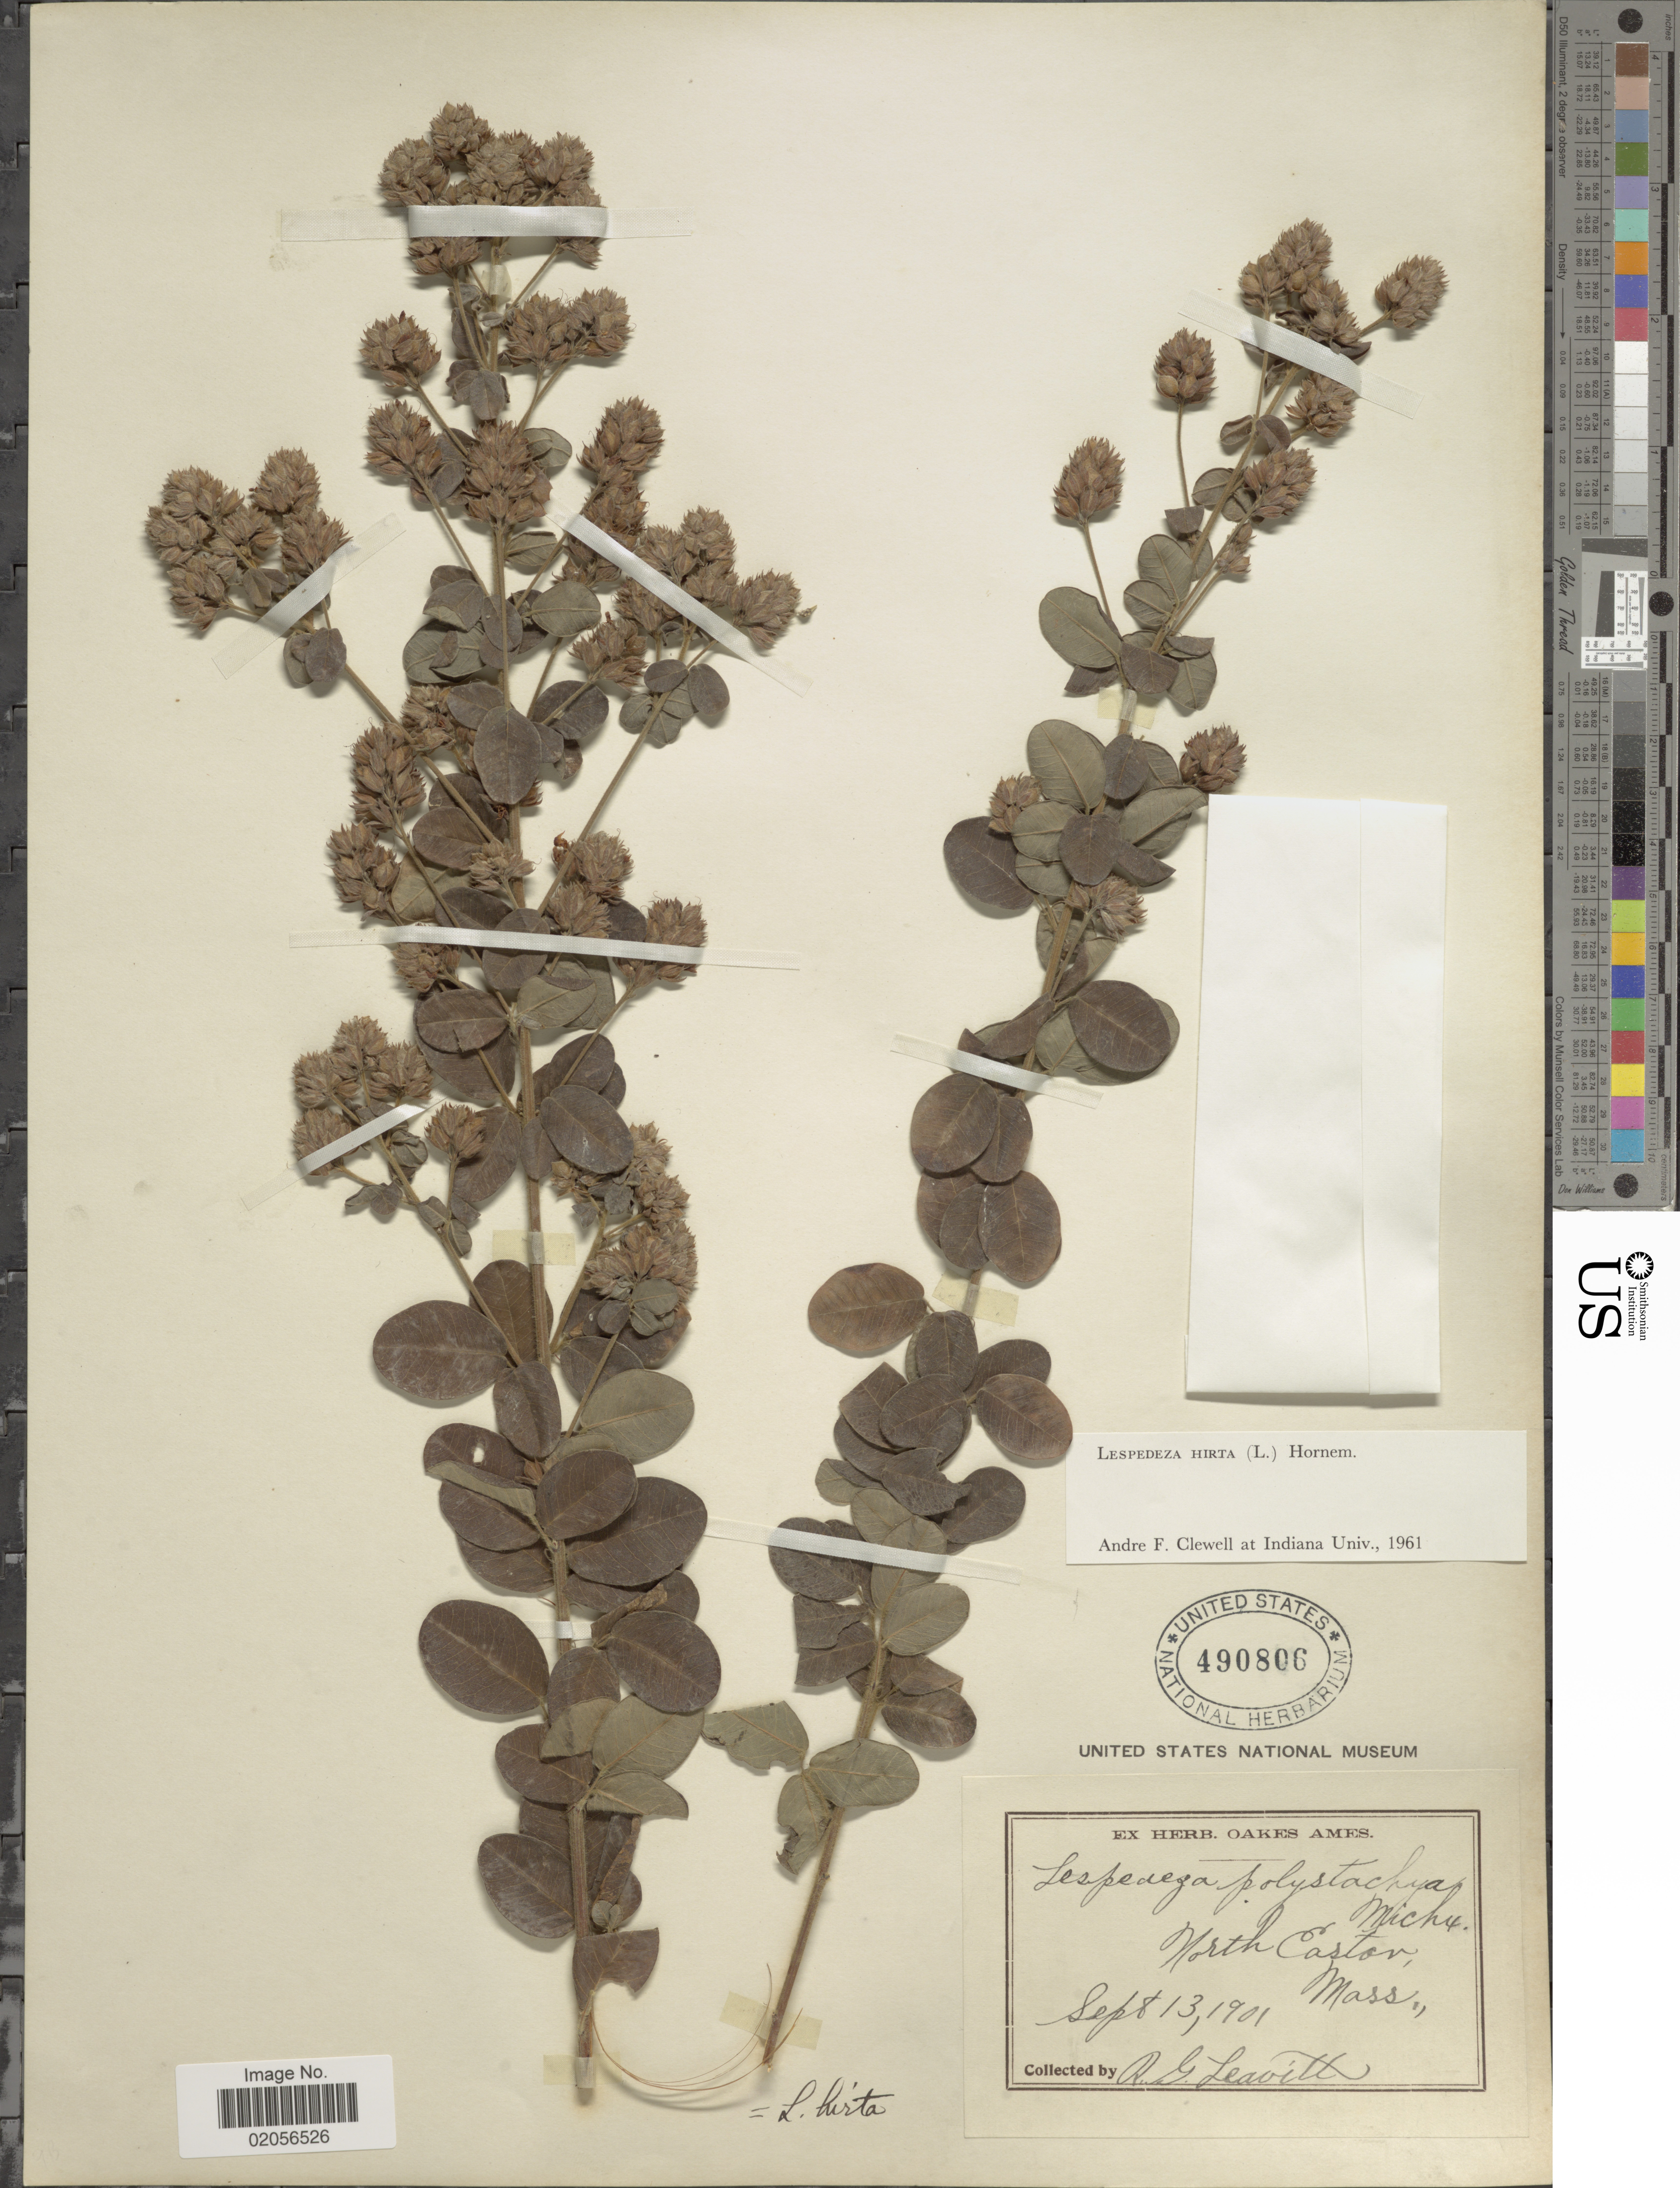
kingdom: Plantae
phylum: Tracheophyta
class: Magnoliopsida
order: Fabales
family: Fabaceae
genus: Lespedeza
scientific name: Lespedeza hirta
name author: (L.) Hornem.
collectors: R. G. Leavitt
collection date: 1901-09-13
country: United States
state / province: Massachusetts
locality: North Carton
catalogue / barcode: US 490806